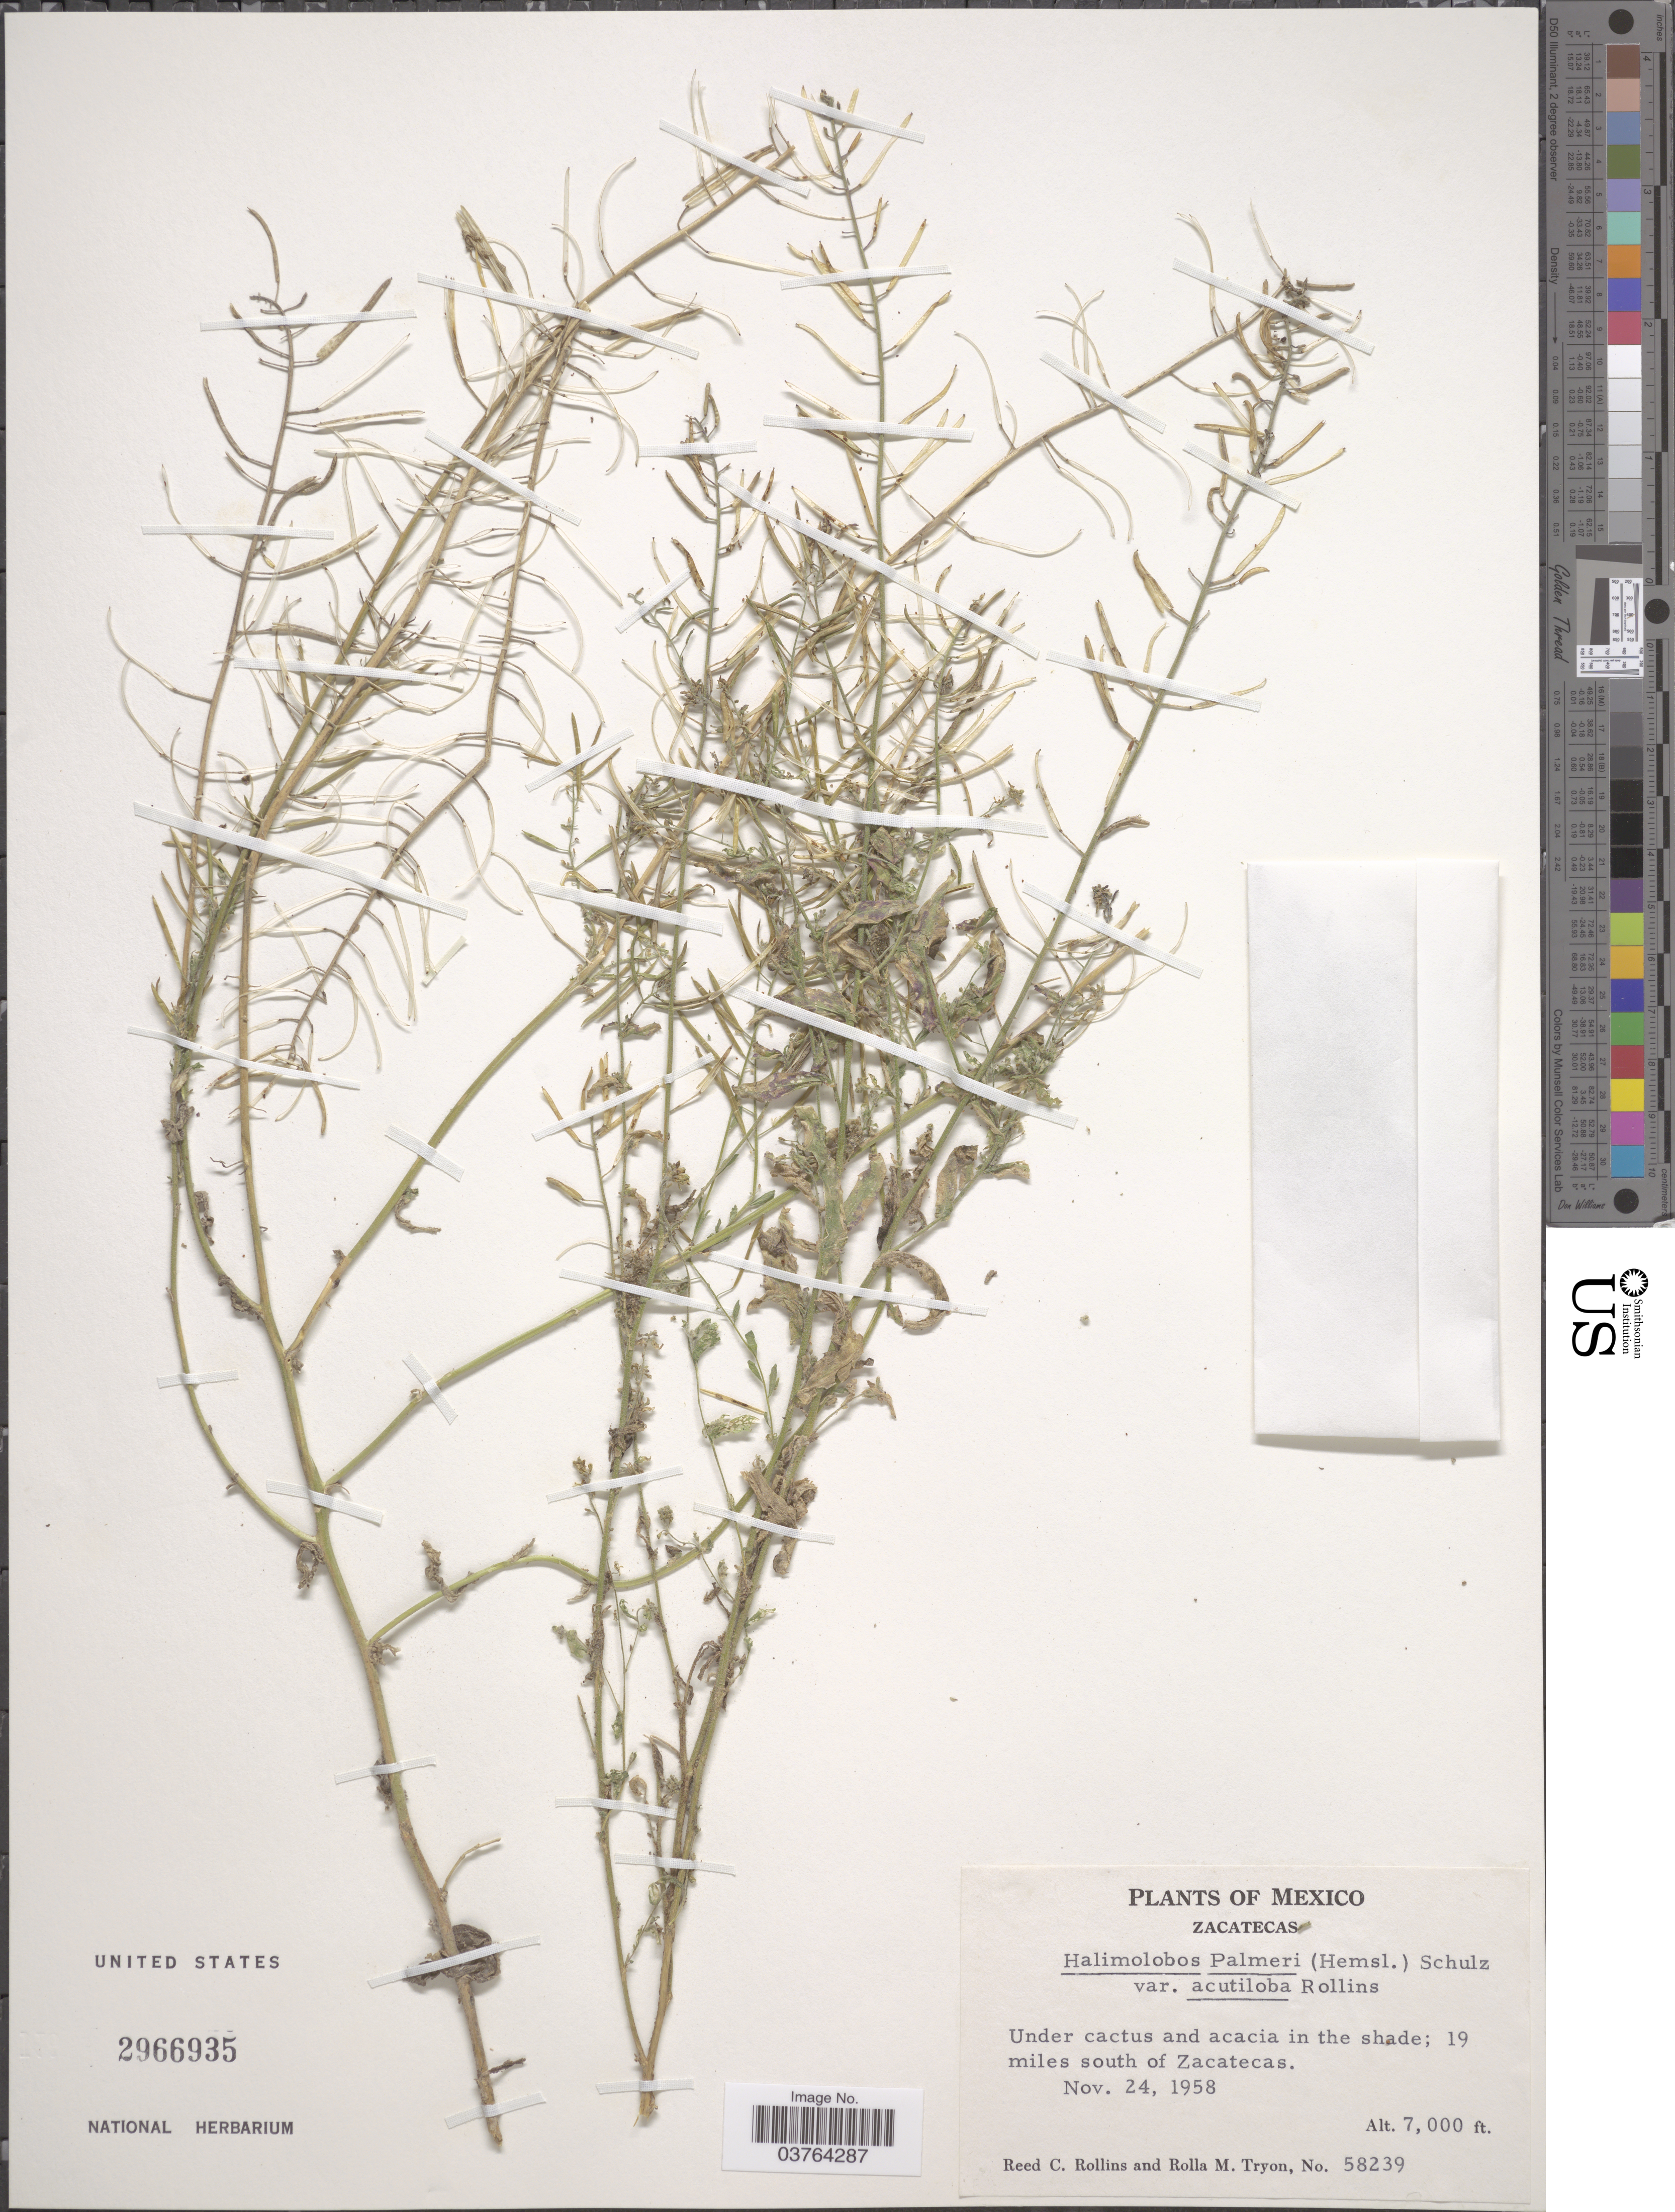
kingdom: Plantae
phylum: Tracheophyta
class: Magnoliopsida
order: Brassicales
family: Brassicaceae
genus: Halimolobos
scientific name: Halimolobos palmeri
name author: (Hemsl.) O.E. Schulz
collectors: R. C. Rollins & R. M. Tryon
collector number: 58239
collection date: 1958-11-24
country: Mexico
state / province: Zacatecas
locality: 19 miles south of Zacatecas.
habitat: under cacti and acacia in the shade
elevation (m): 2134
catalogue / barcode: US 2966935